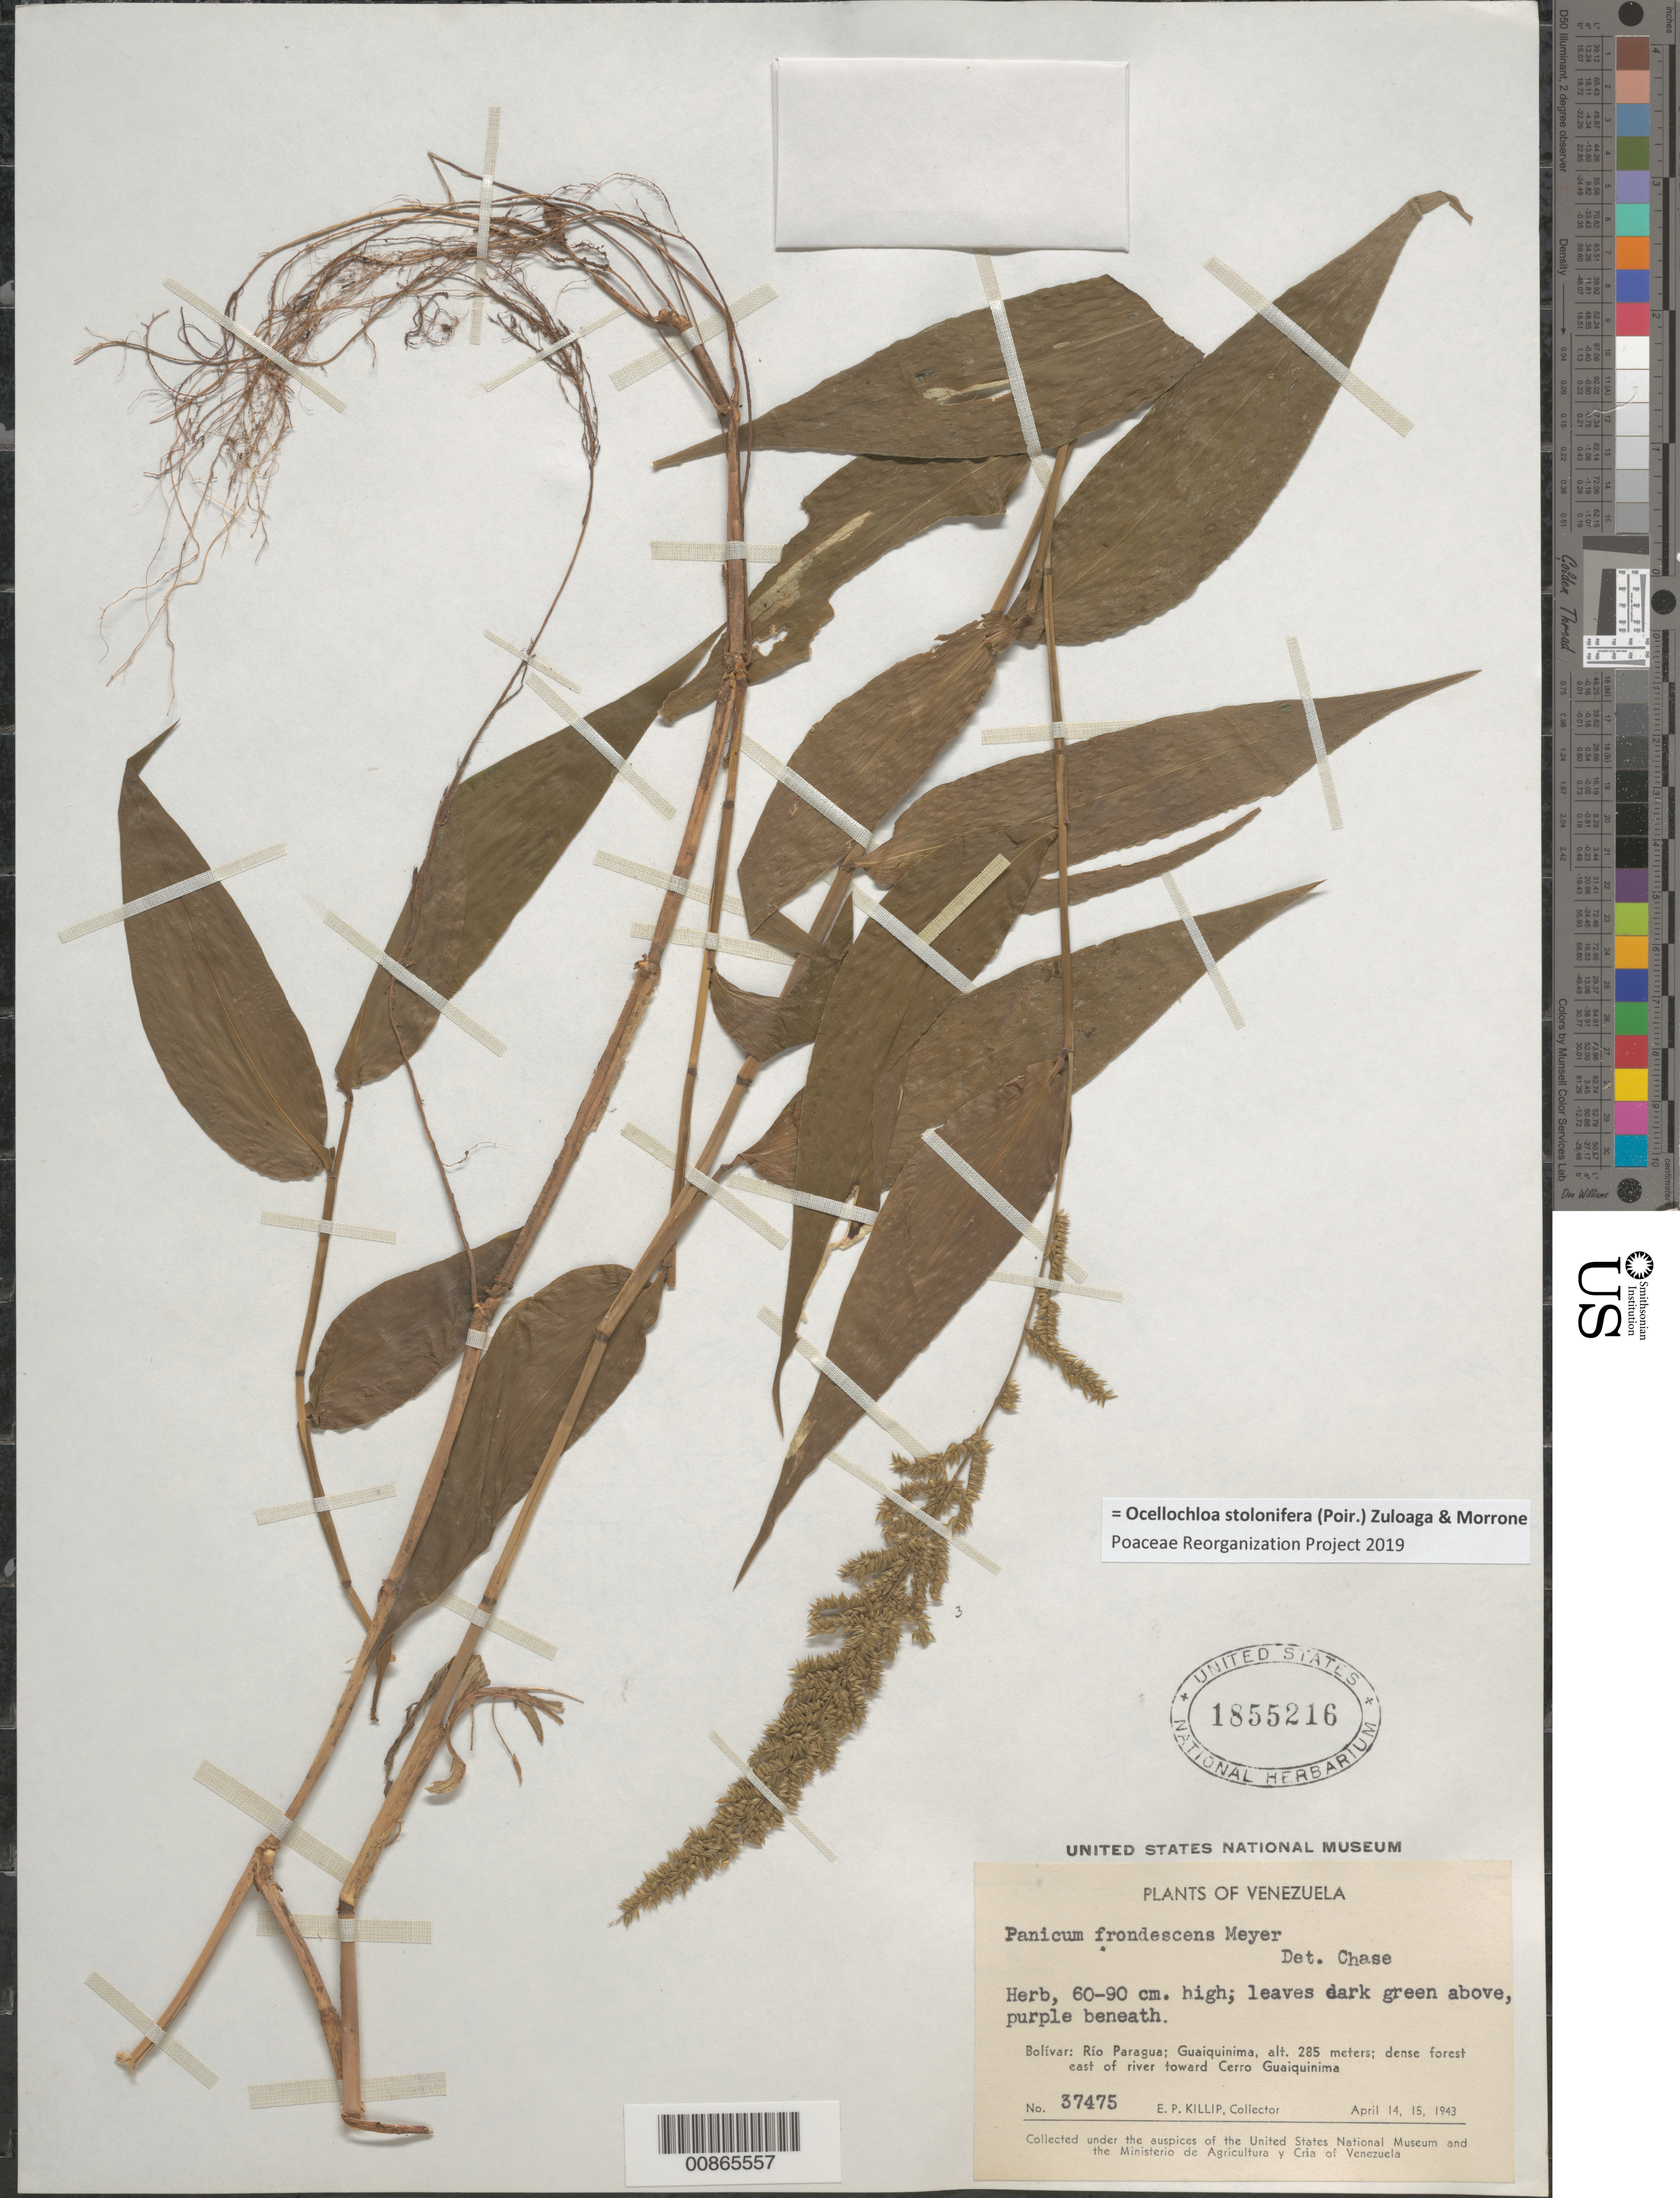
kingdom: Plantae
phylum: Tracheophyta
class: Liliopsida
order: Poales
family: Poaceae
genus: Panicum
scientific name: Panicum stoloniferum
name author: Poir.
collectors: E. P. Killip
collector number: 37475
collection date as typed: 14-Apr-43 to 15-Apr-43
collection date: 1943-04-14/1943-04-15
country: Venezuela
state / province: Bolívar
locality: Guaiquinima, Río Paragua, E of river toward Cerro Guaiquinima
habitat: Dense forest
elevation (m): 285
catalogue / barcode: US 1855216